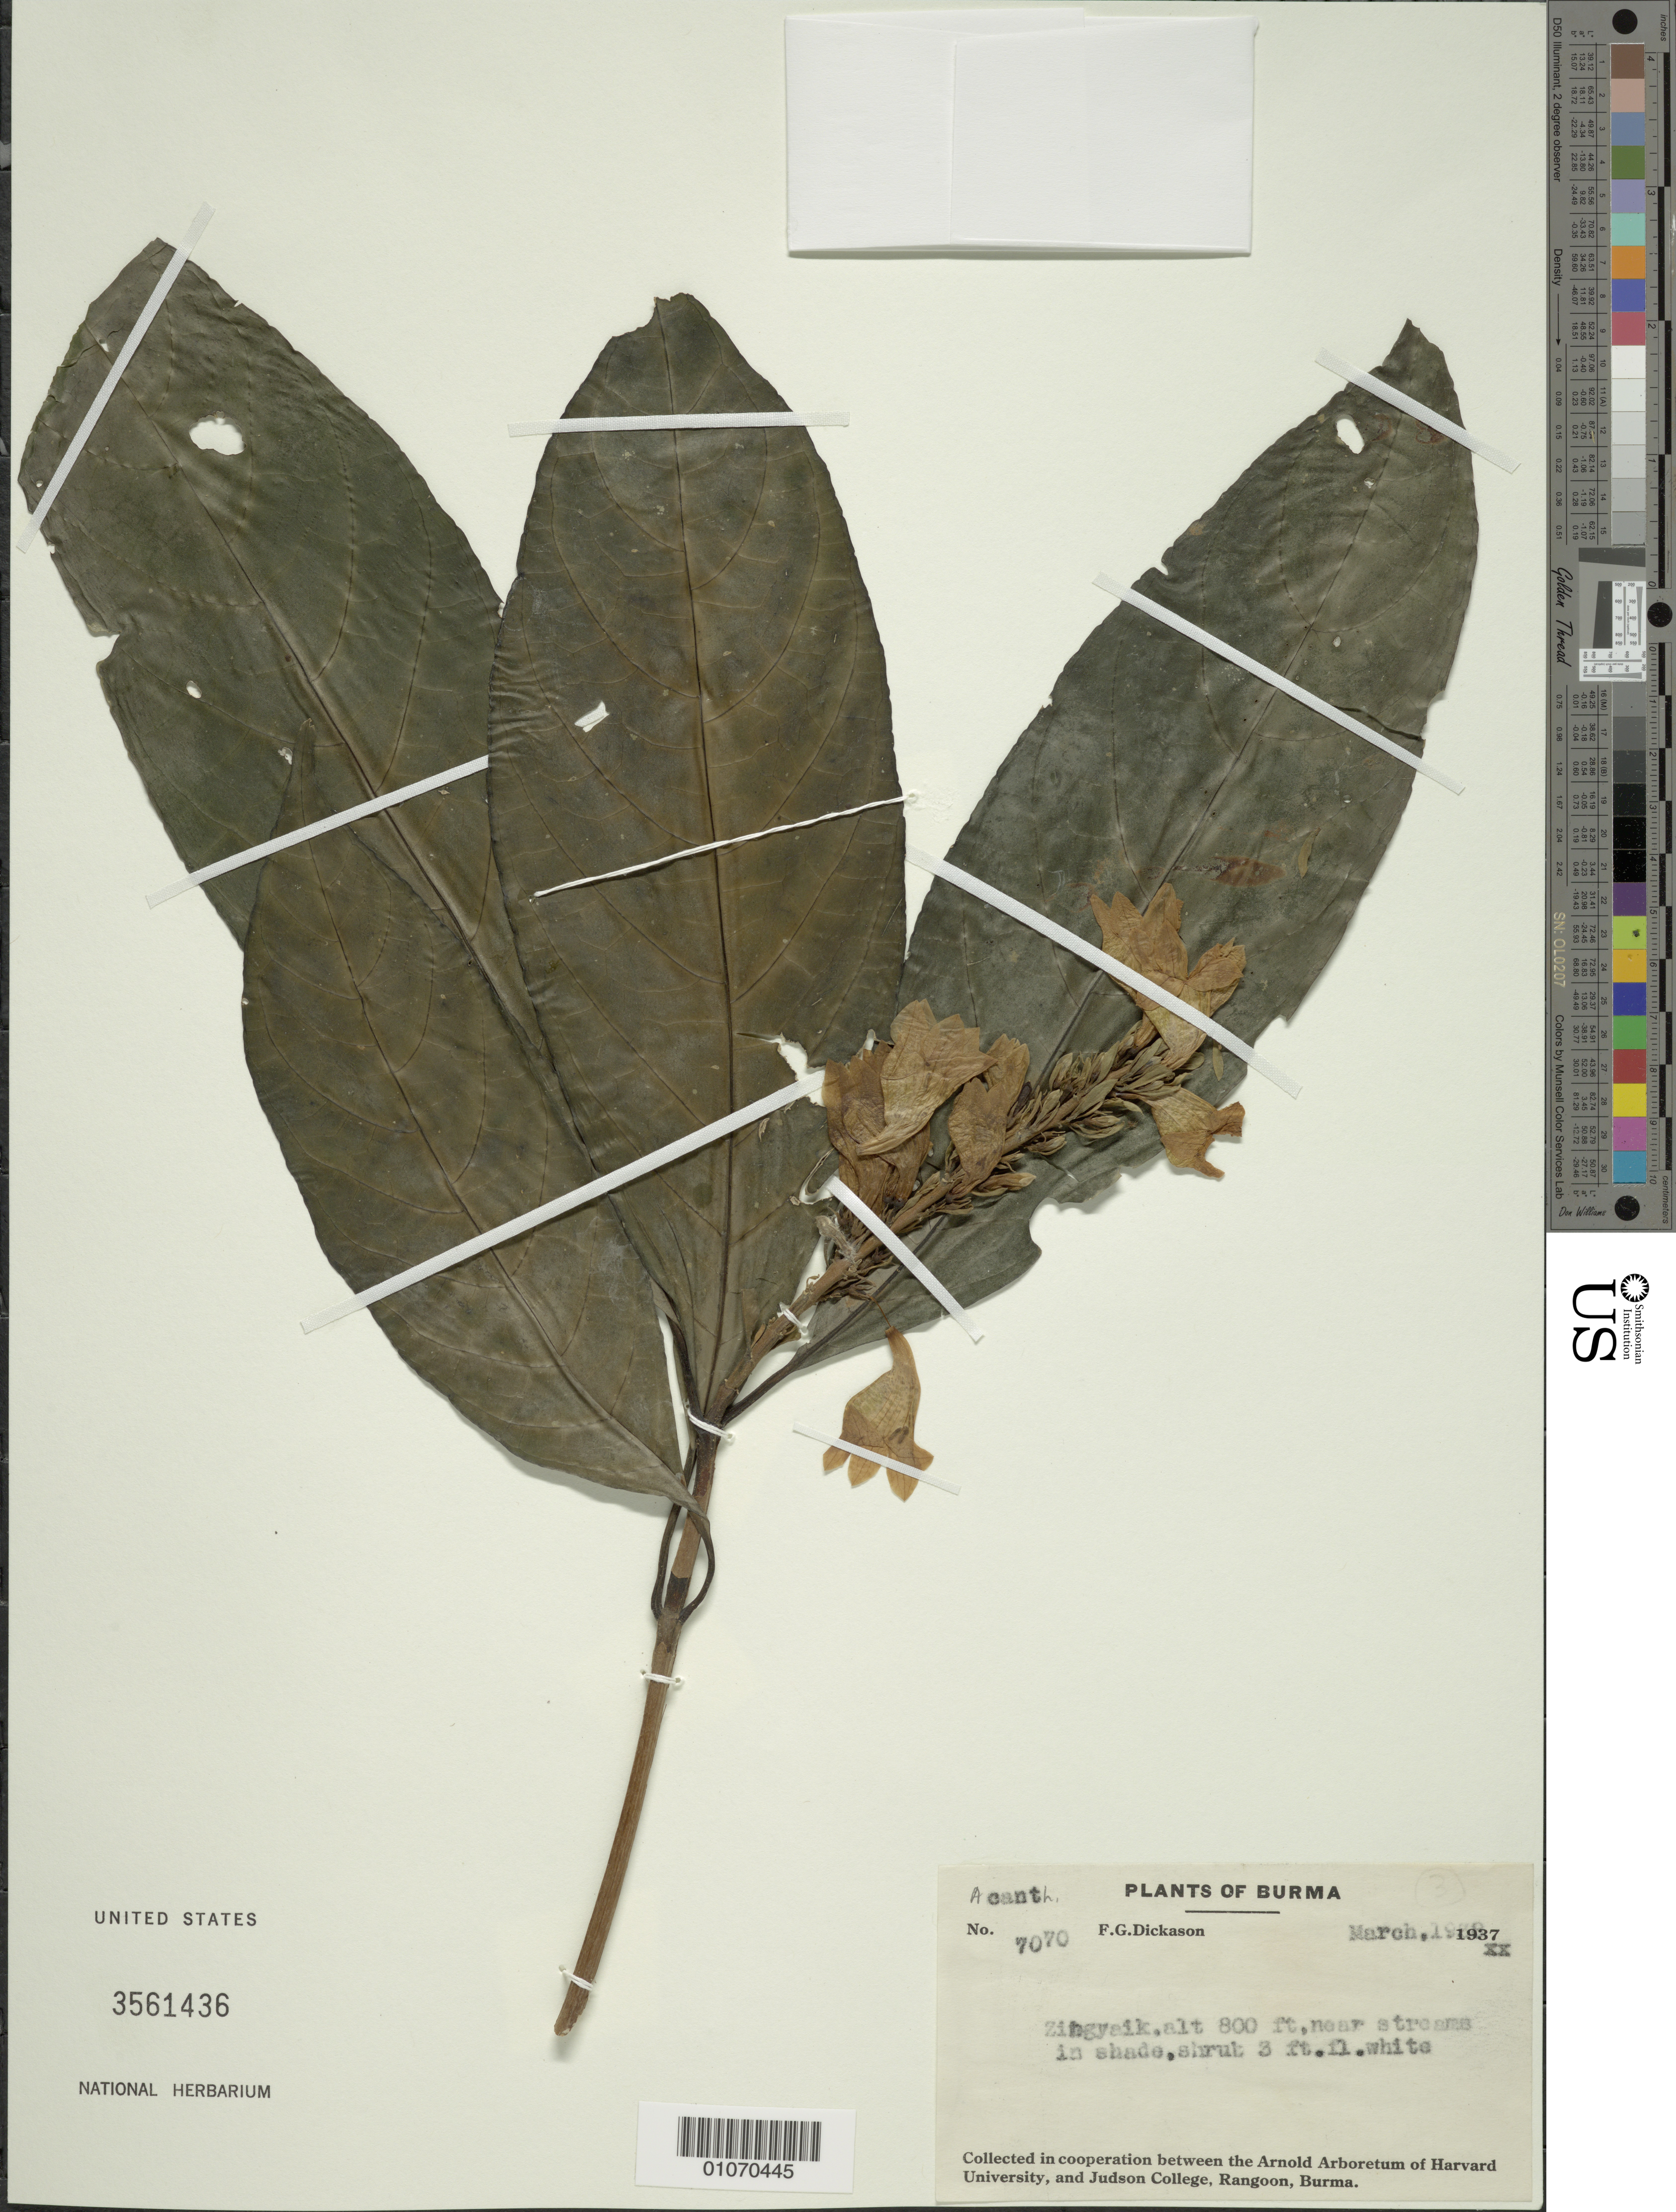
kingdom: Plantae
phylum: Tracheophyta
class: Magnoliopsida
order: Lamiales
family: Acanthaceae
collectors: F. Dickason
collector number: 7070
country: Myanmar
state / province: Mon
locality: Zingyaik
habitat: near streams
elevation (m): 244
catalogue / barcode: US 3561436